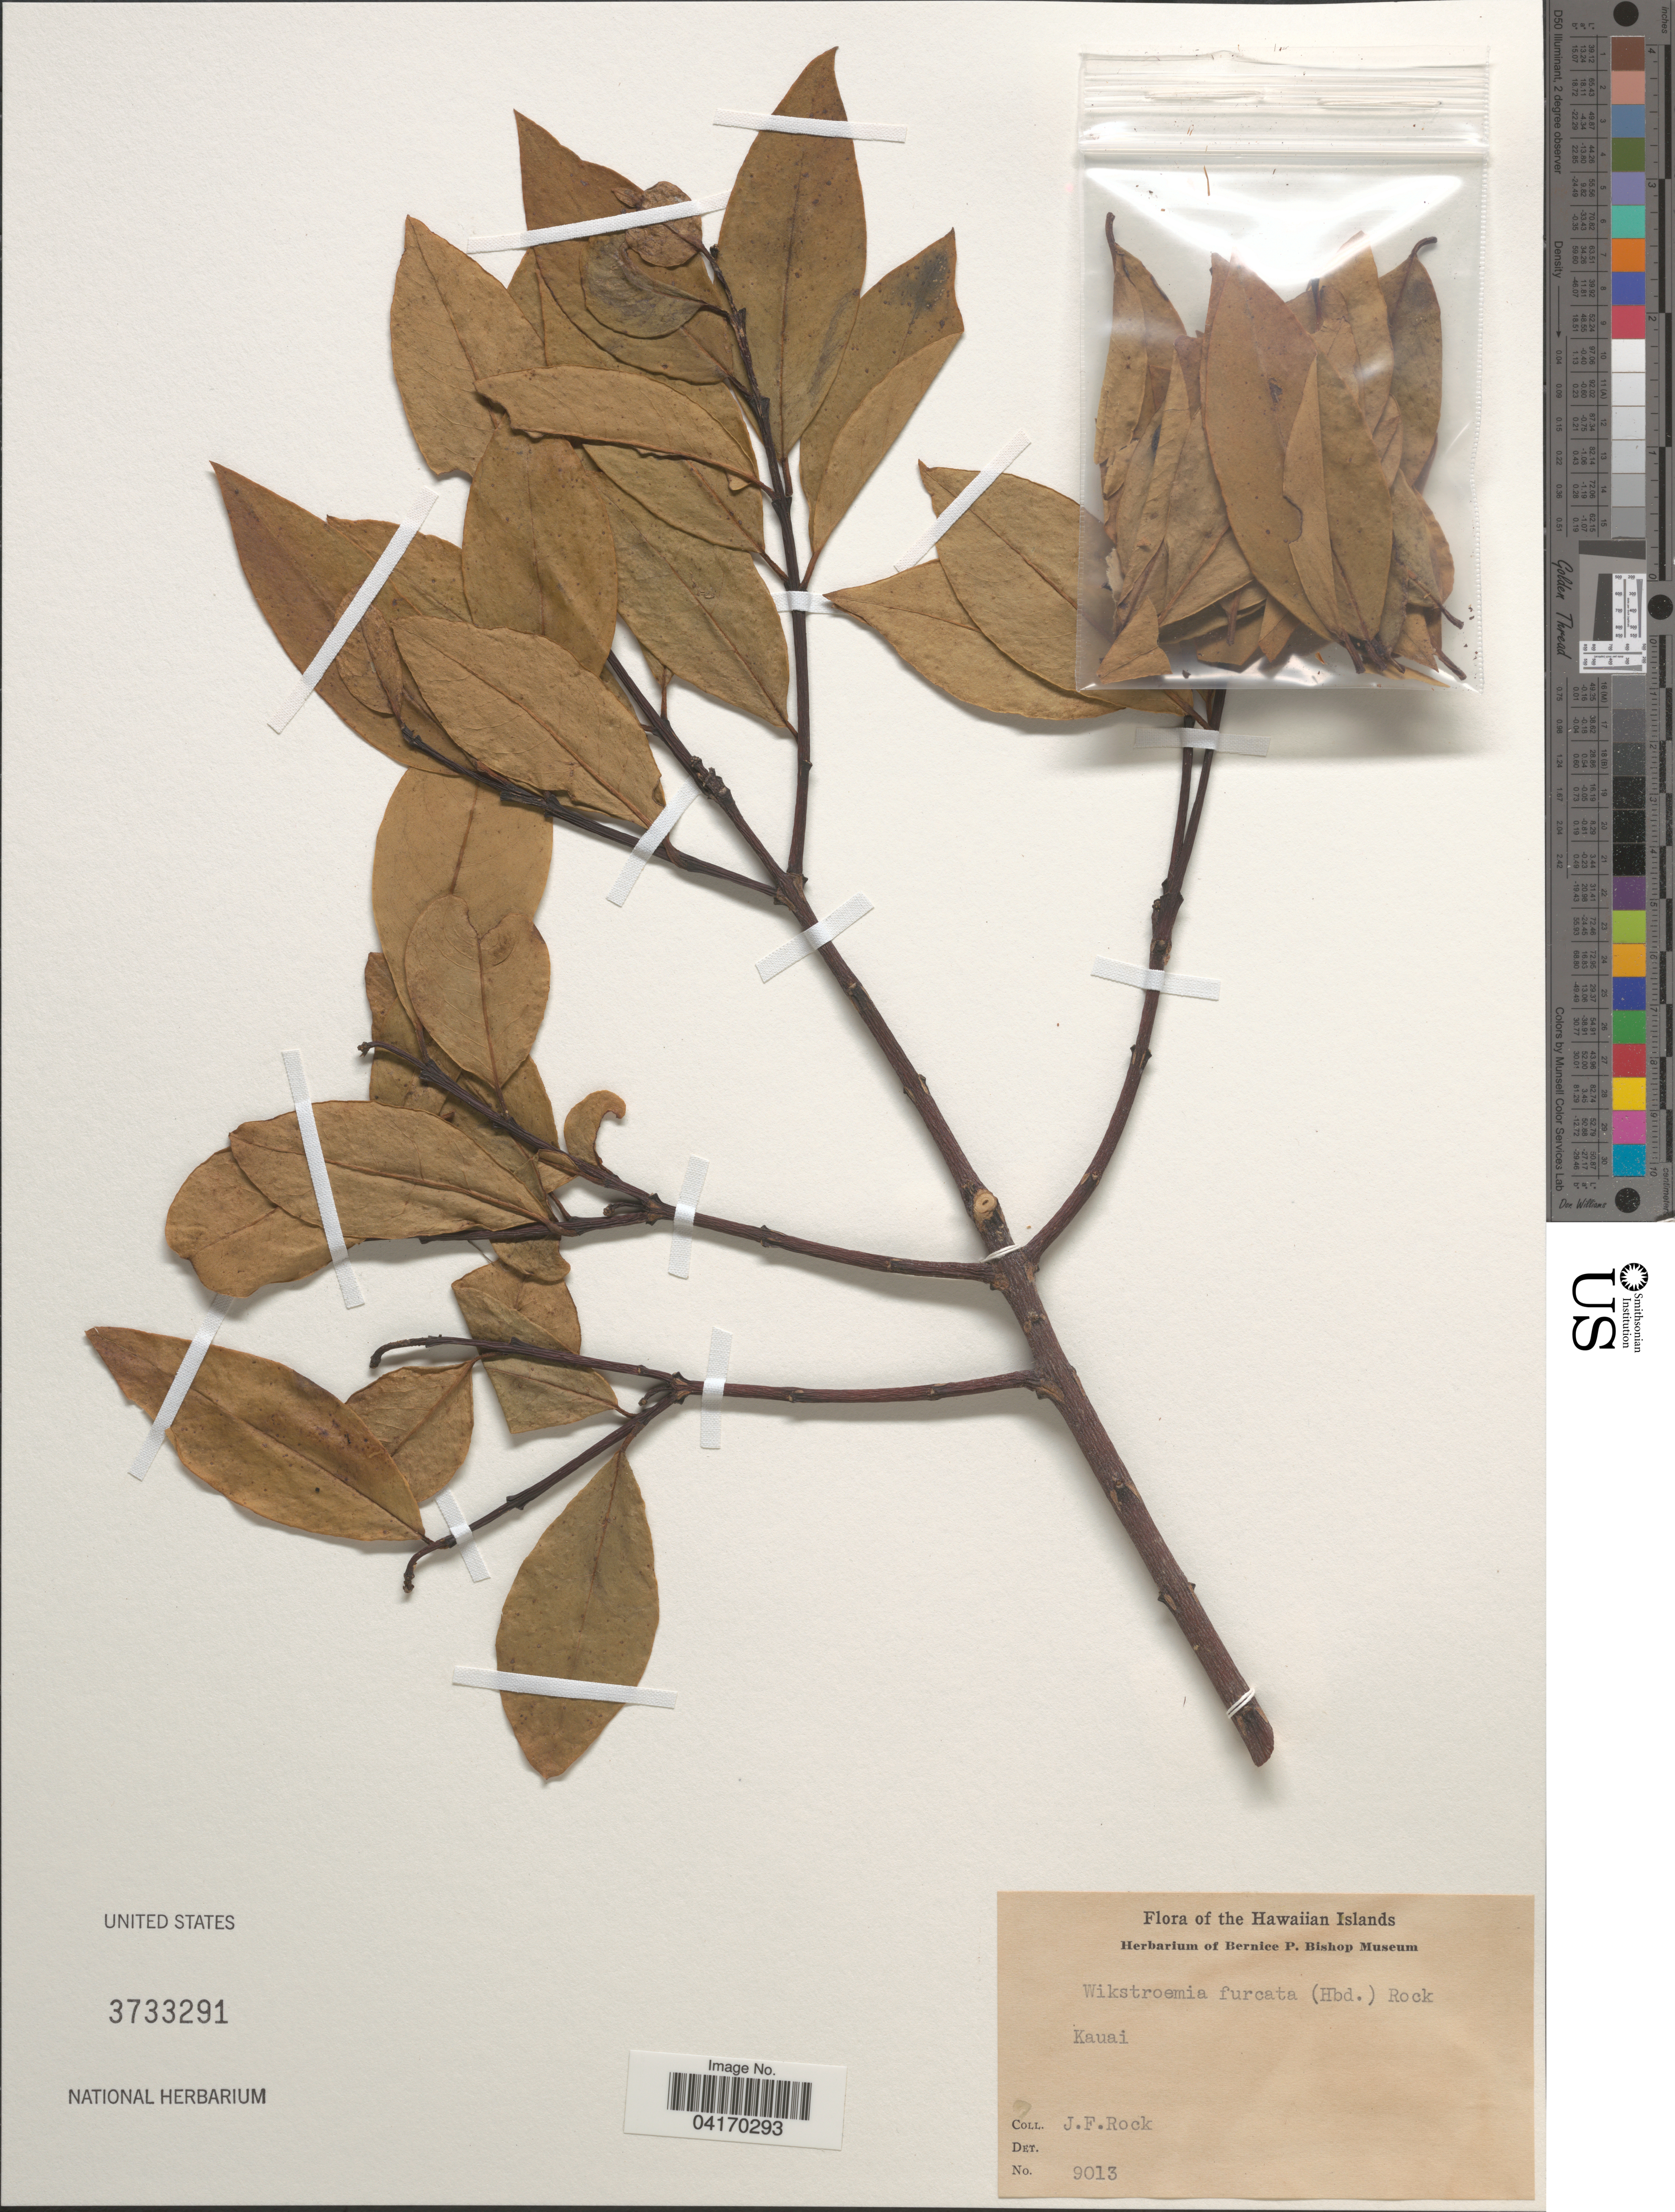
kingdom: Plantae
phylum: Tracheophyta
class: Magnoliopsida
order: Malvales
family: Thymelaeaceae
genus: Wikstroemia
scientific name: Wikstroemia furcata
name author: (Hildebr.) Rock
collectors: J. Rock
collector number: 9013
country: United States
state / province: Hawaii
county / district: Hawaii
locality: Hawaiian Islands. Kauai.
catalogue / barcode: US 3733291